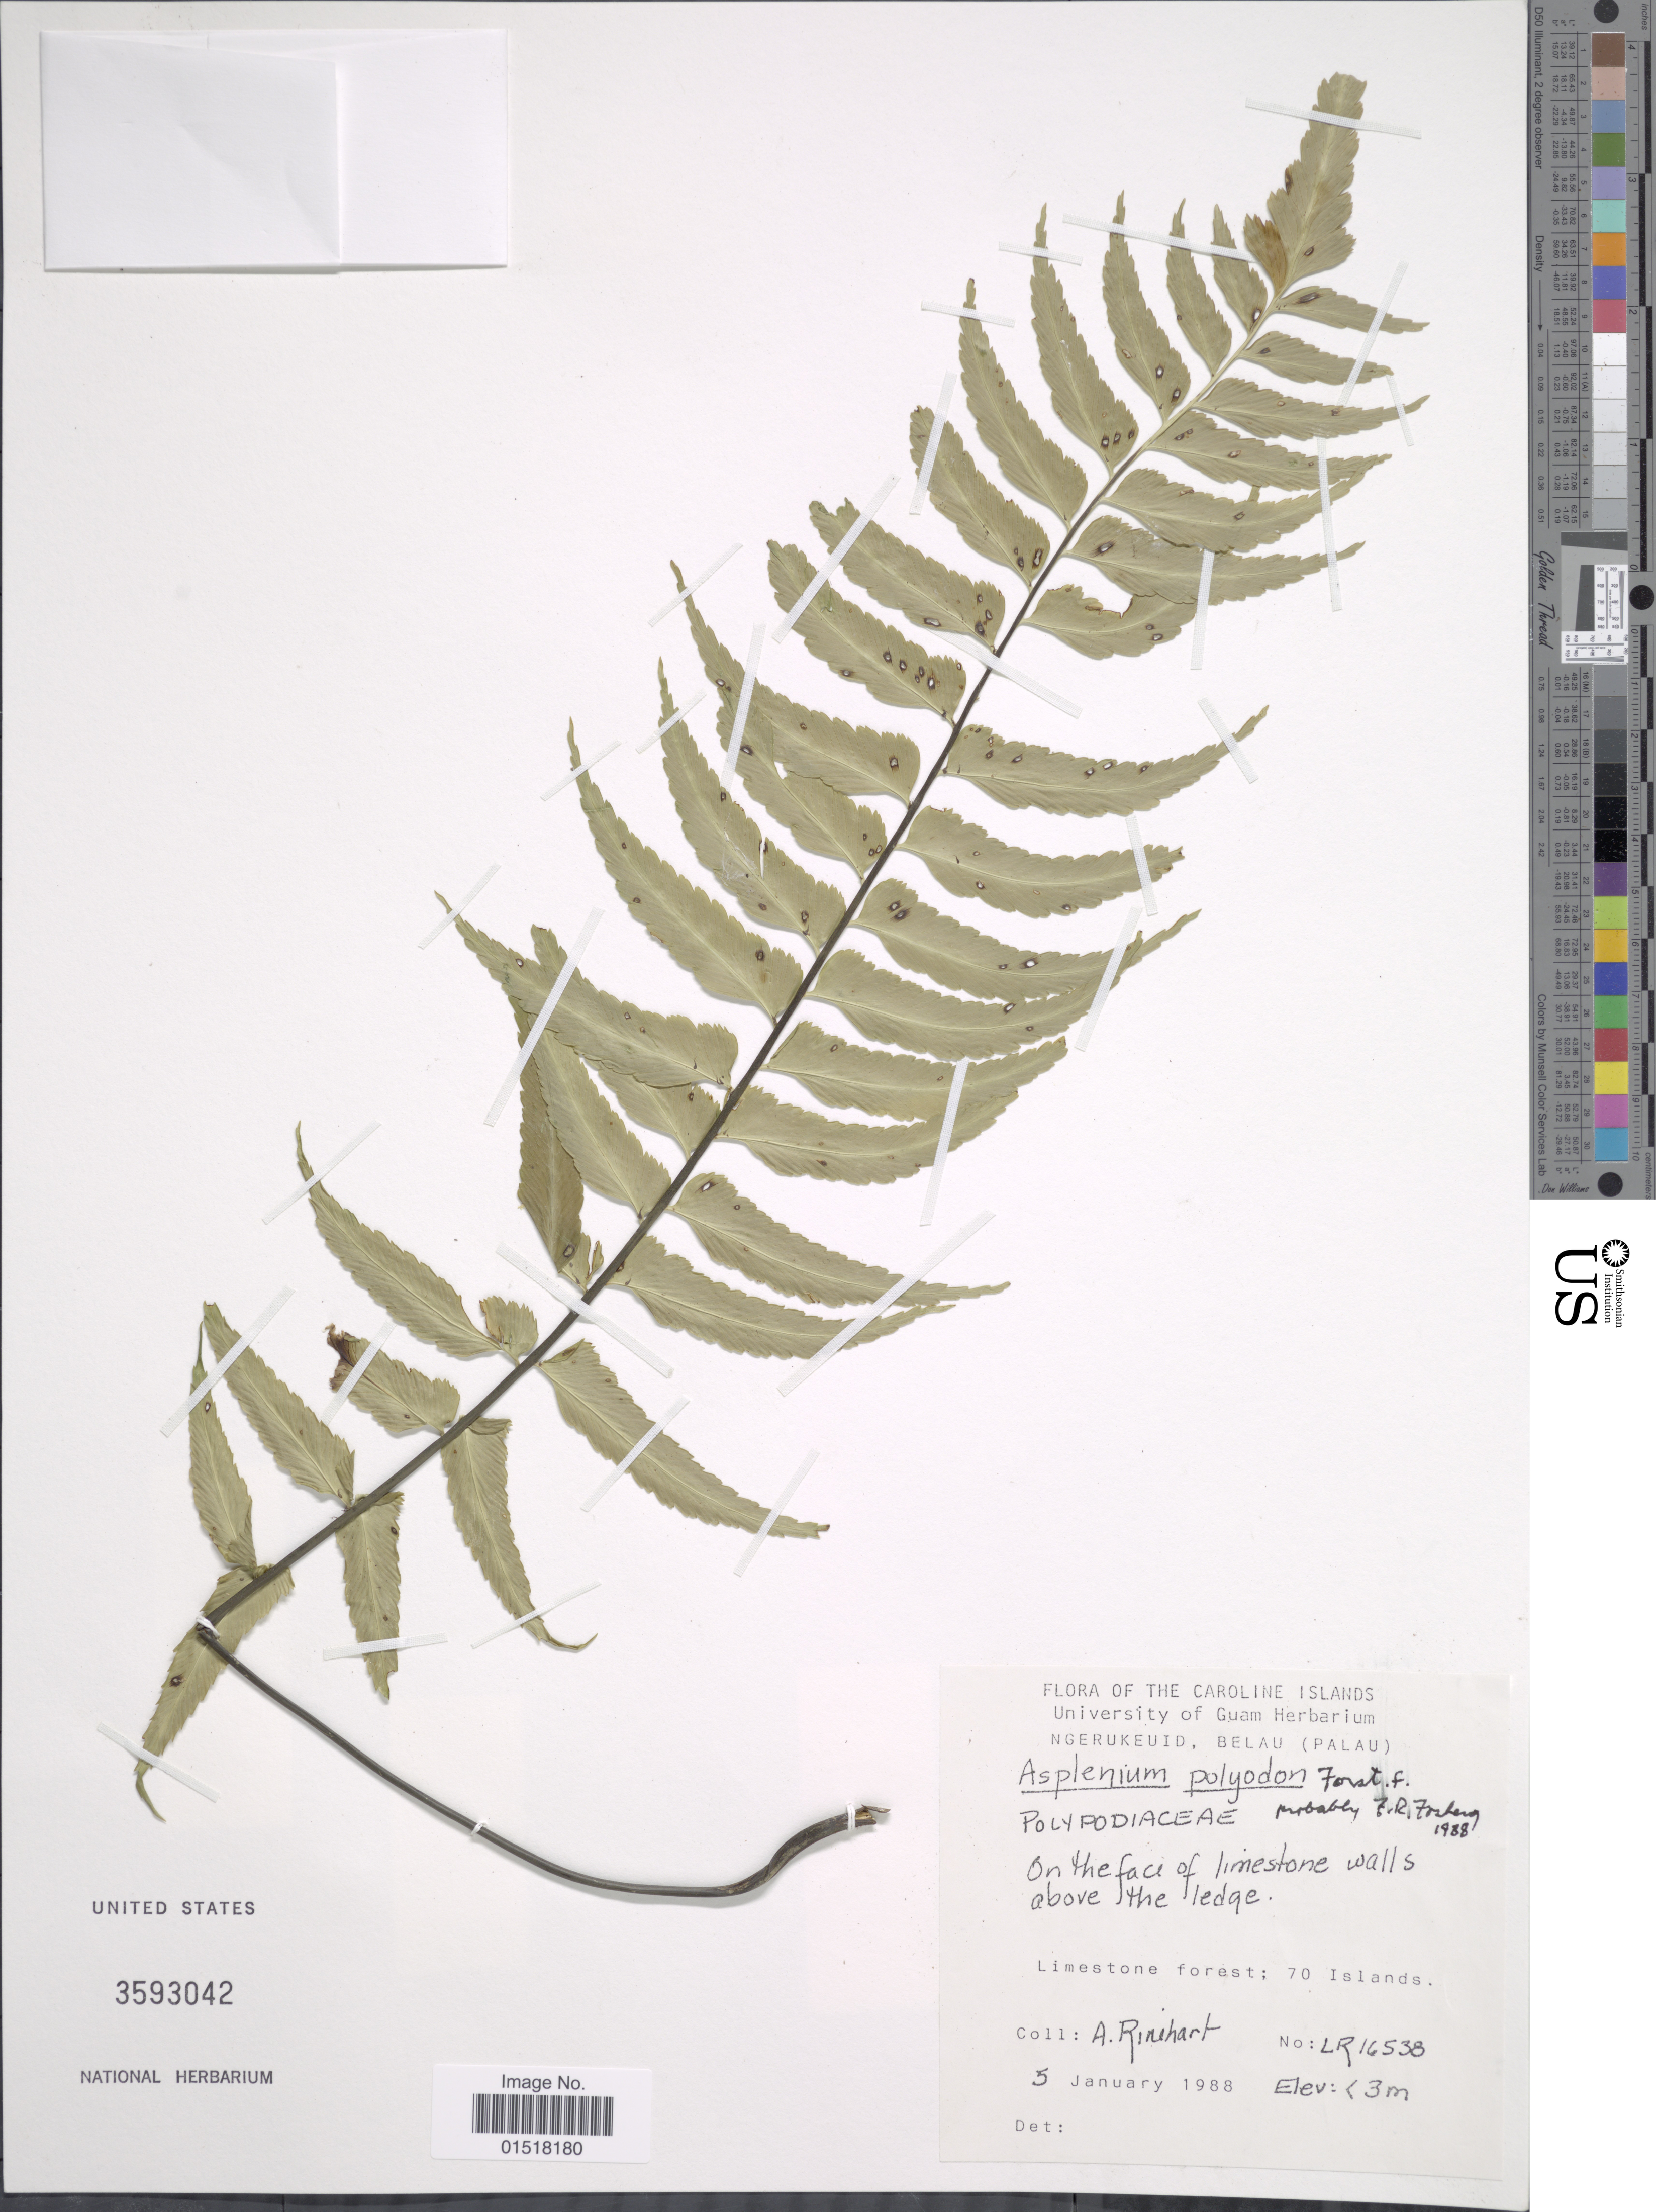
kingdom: Plantae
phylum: Tracheophyta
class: Polypodiopsida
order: Polypodiales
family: Aspleniaceae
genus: Asplenium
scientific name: Asplenium polyodon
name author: G. Forst.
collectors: A. Rinehart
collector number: LR16538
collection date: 1988-01-05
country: Palau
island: Ngerukeuid [Orukuizu]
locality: Ngerukeuid, Belau (Palau). On the face of limestone walls above the ledge. Limestone forest: 70 Islands.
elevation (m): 3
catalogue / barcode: US 3593042